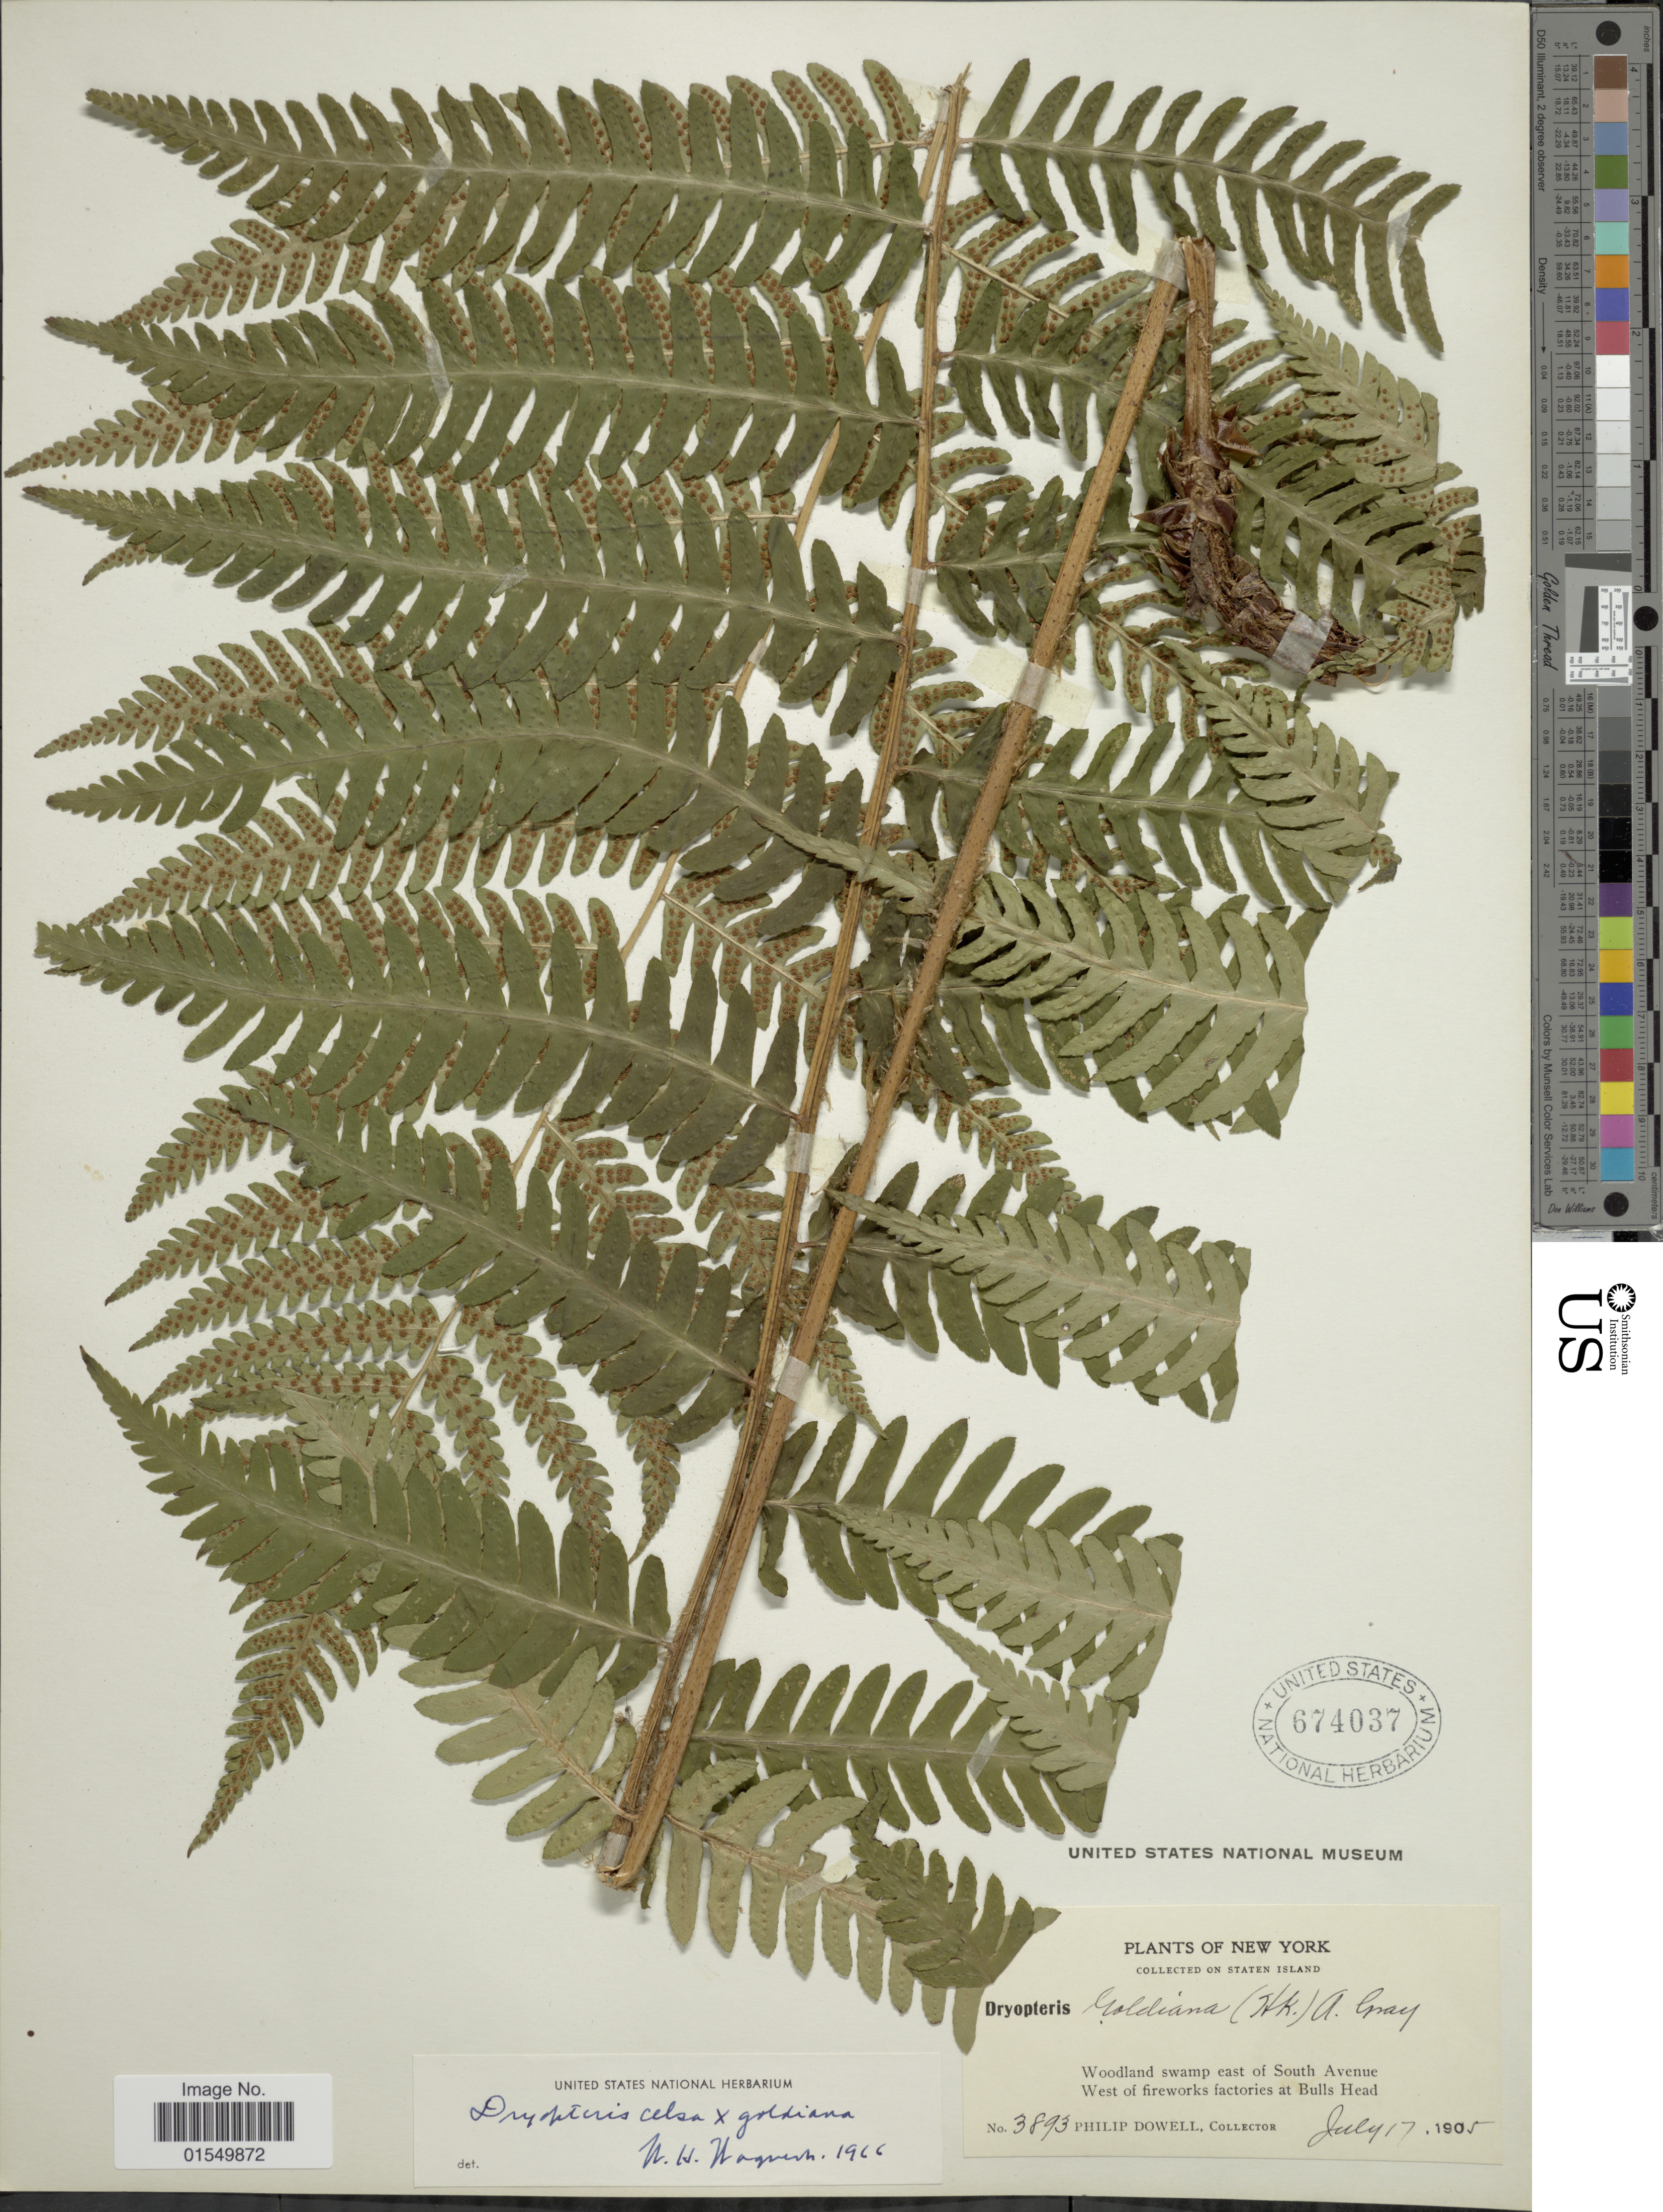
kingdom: Plantae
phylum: Tracheophyta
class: Polypodiopsida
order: Polypodiales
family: Dryopteridaceae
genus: Dryopteris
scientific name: Dryopteris x atropalustris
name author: Small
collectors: P. Dowell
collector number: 3893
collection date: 1905-07-17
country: United States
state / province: New York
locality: Staten Island, Woodland swamp east of South Avenue, West of fireworks factories at Bulls Head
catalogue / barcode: US 674037